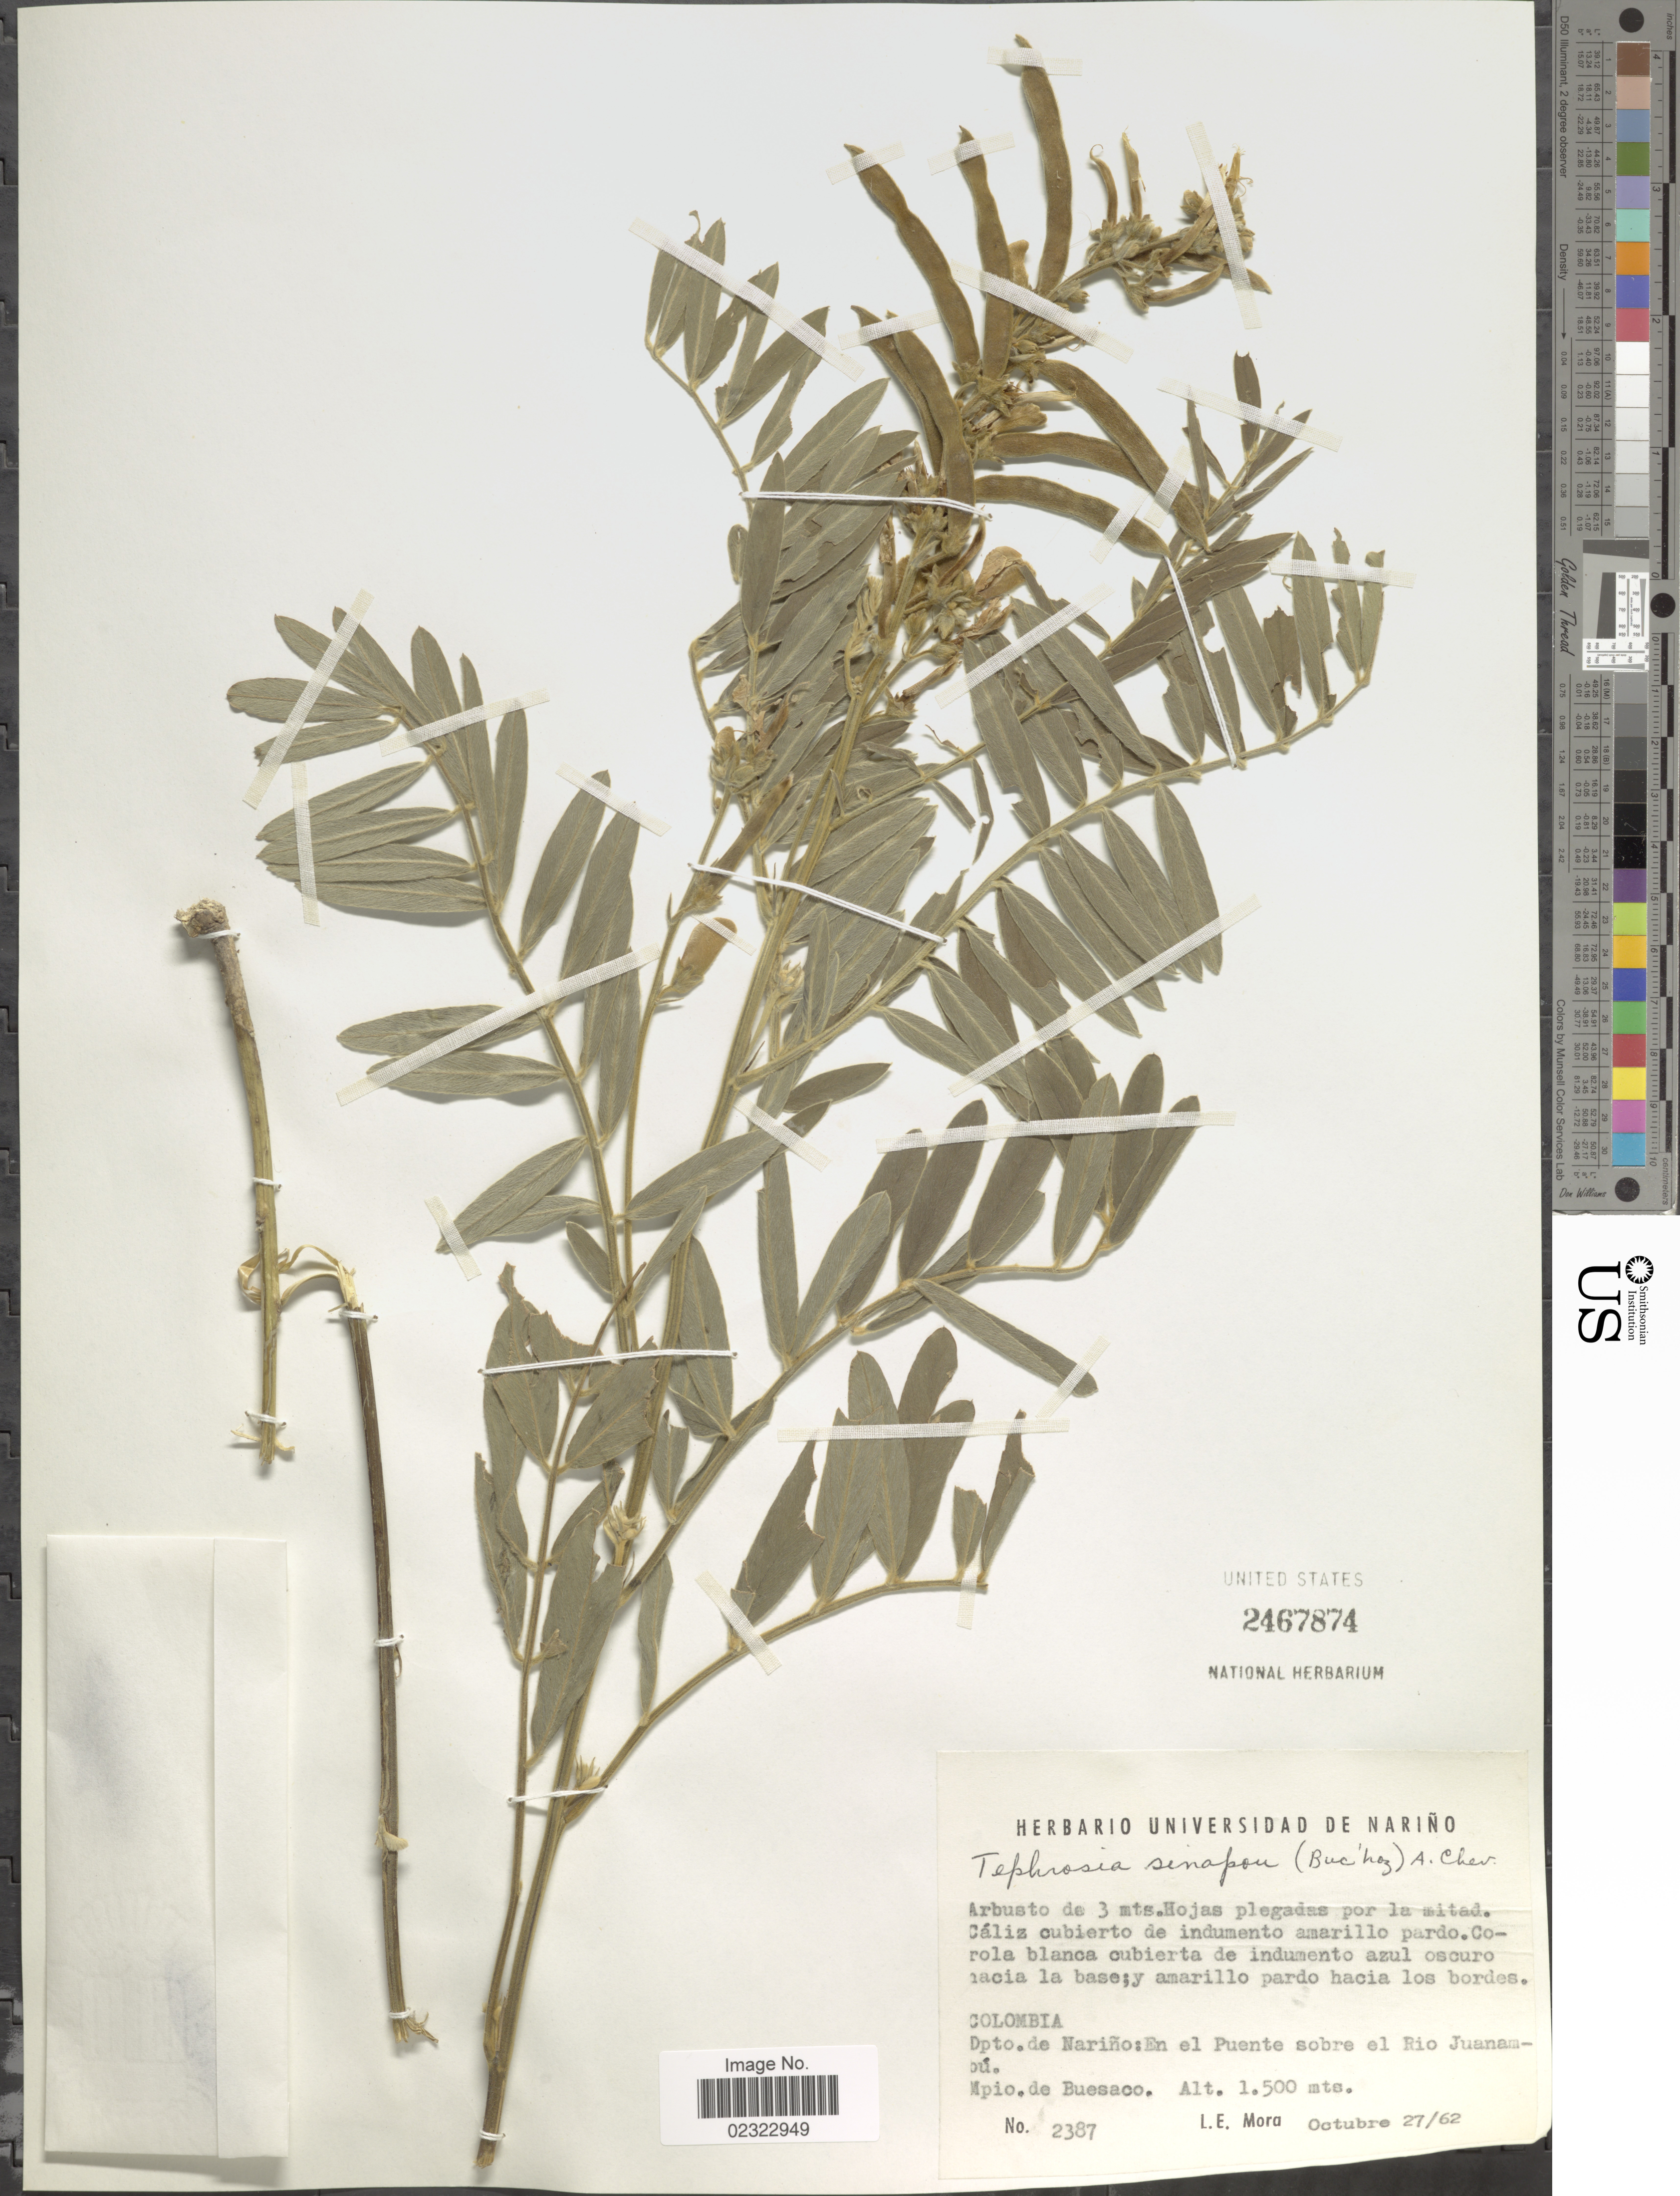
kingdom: Plantae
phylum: Tracheophyta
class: Magnoliopsida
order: Fabales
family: Fabaceae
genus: Tephrosia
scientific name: Tephrosia sinapou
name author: (Buc'hoz) A. Chev.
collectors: L. Mora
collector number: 2389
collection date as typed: Transcribed d/m/y: 27/10/62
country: Colombia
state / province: Nariño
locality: Dpto. de Narino: En el Puente sobre el Rio Juanampu, Mpio de Buesaco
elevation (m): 1500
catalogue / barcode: US 2467874